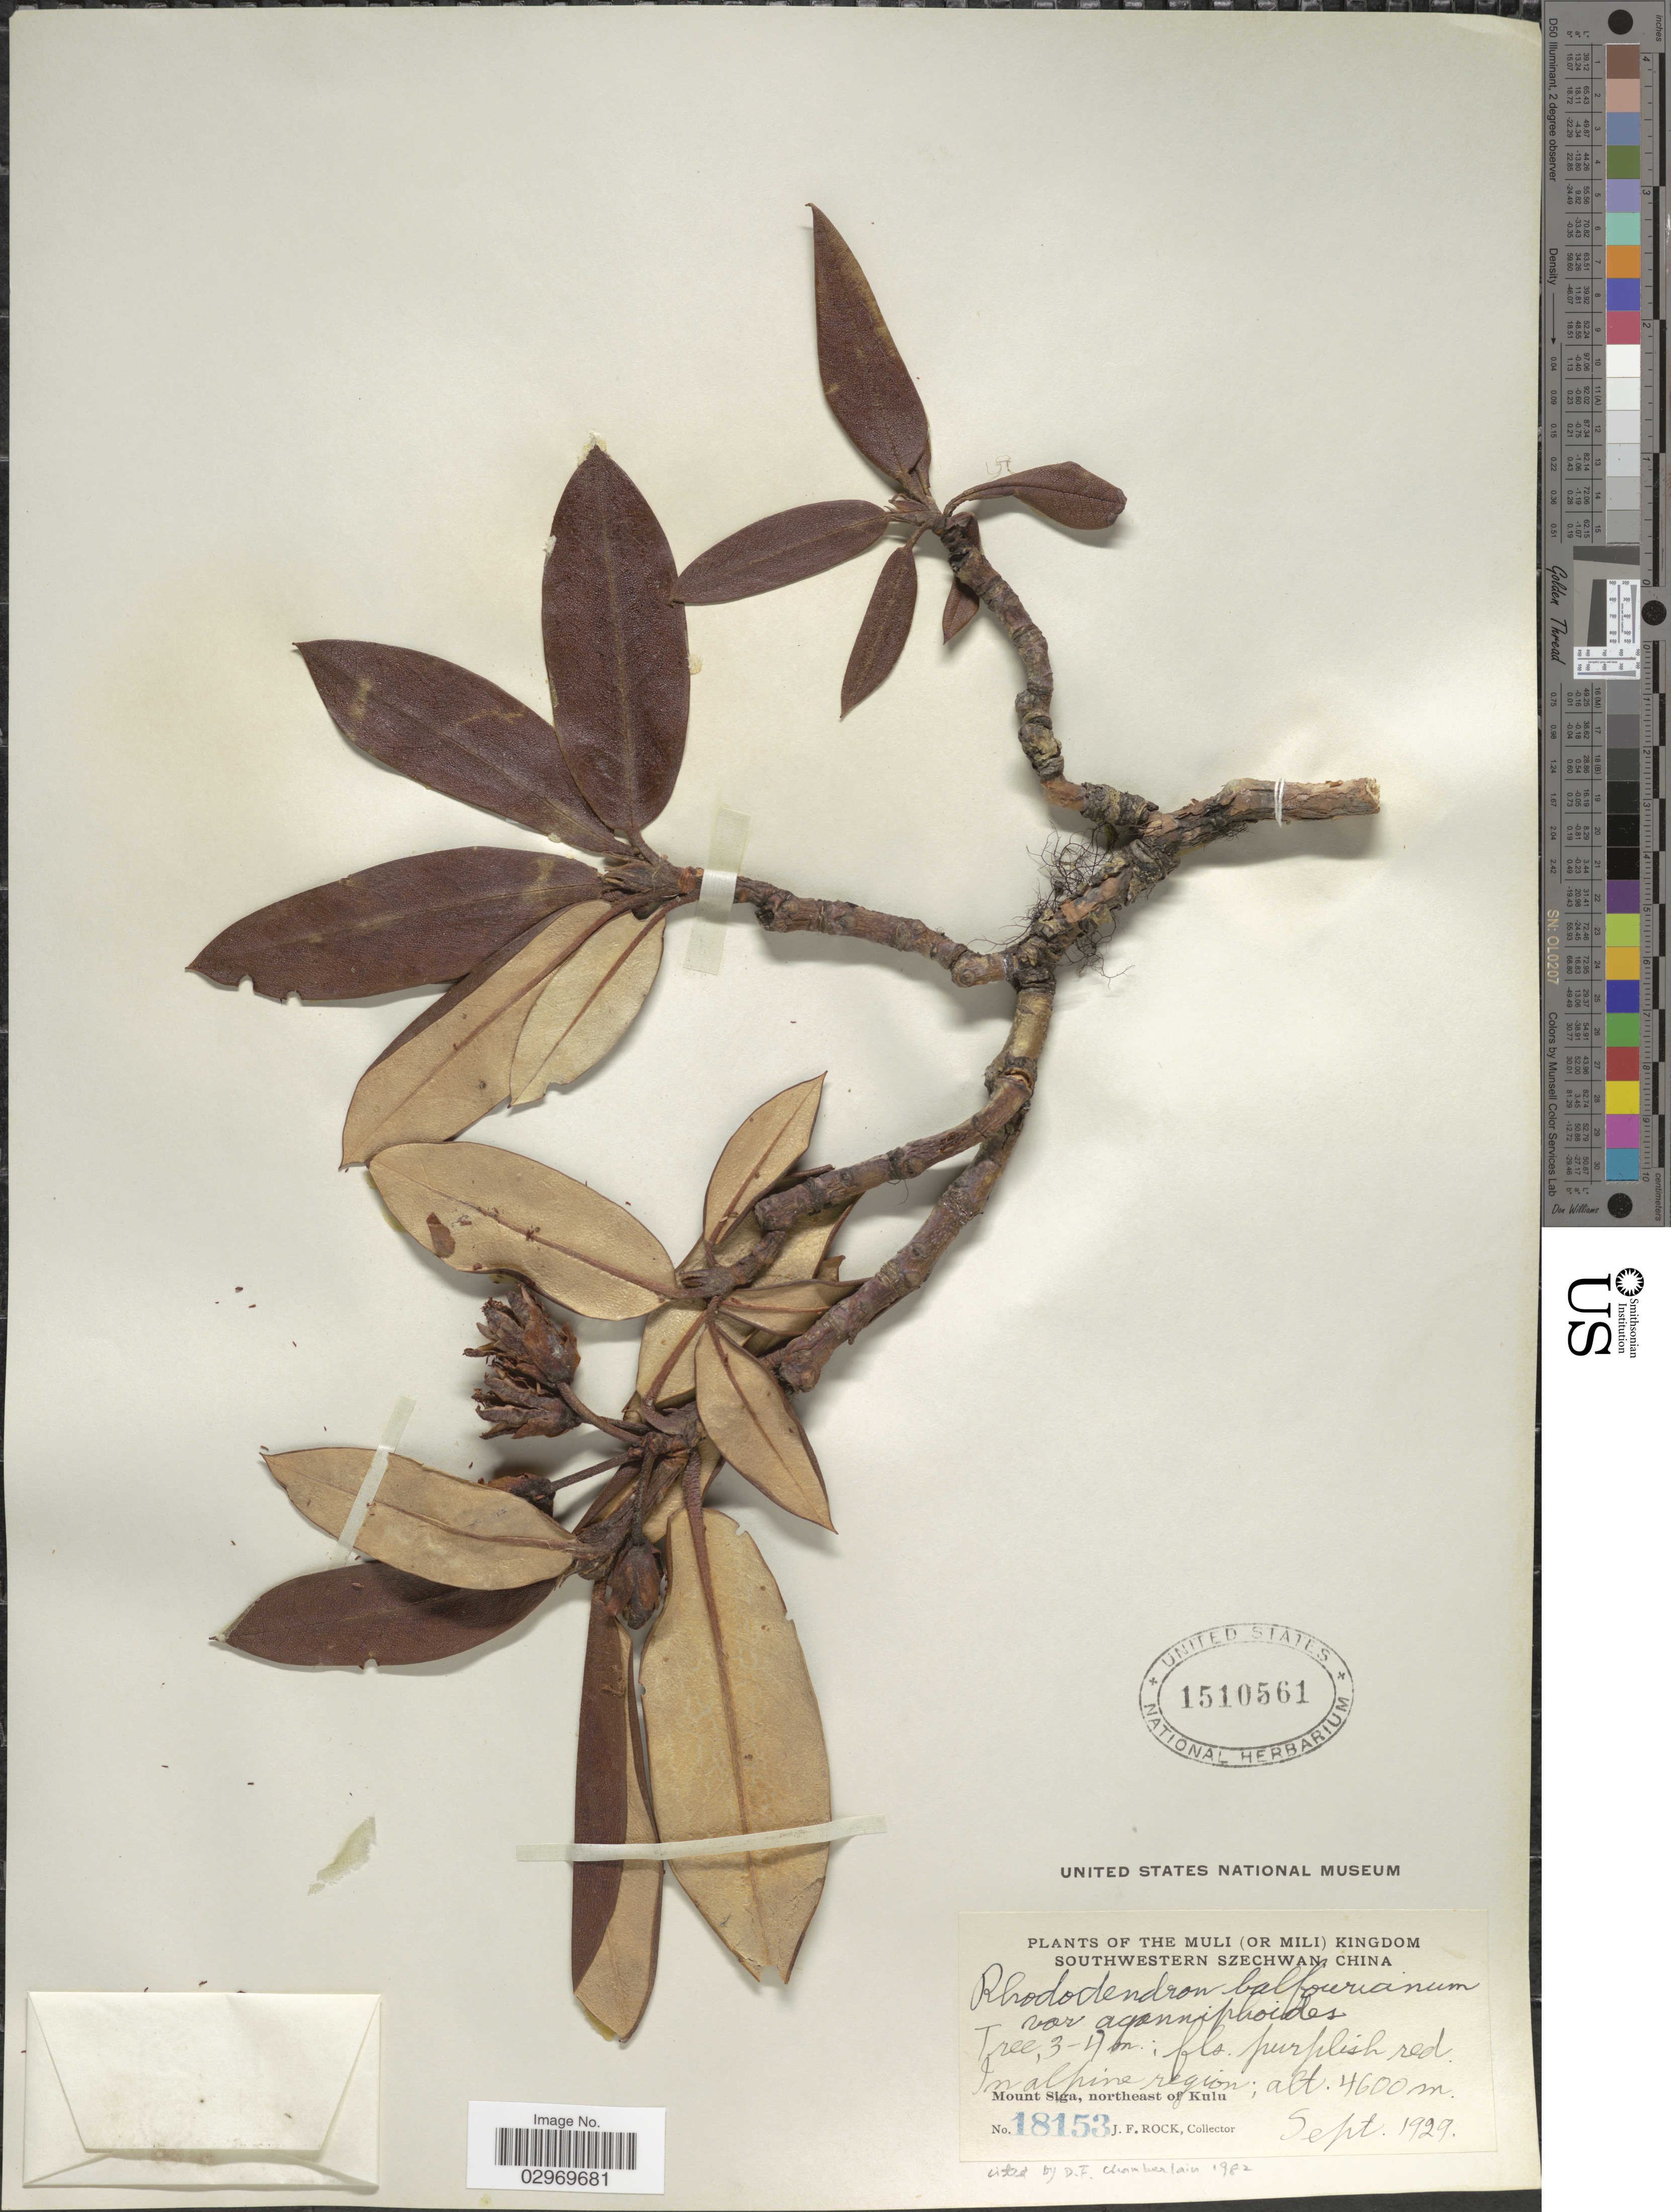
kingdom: Plantae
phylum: Tracheophyta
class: Magnoliopsida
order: Ericales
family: Ericaceae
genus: Rhododendron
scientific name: Rhododendron balfourianum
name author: Diels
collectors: J. Rock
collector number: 18153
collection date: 1929-09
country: China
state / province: Sichuan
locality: The Muli (or Mili) Kingdom, Southwestern Szechwan. In Alpine region. Mount Siga, northeast of Kulu.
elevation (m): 4600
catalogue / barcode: US 1510561